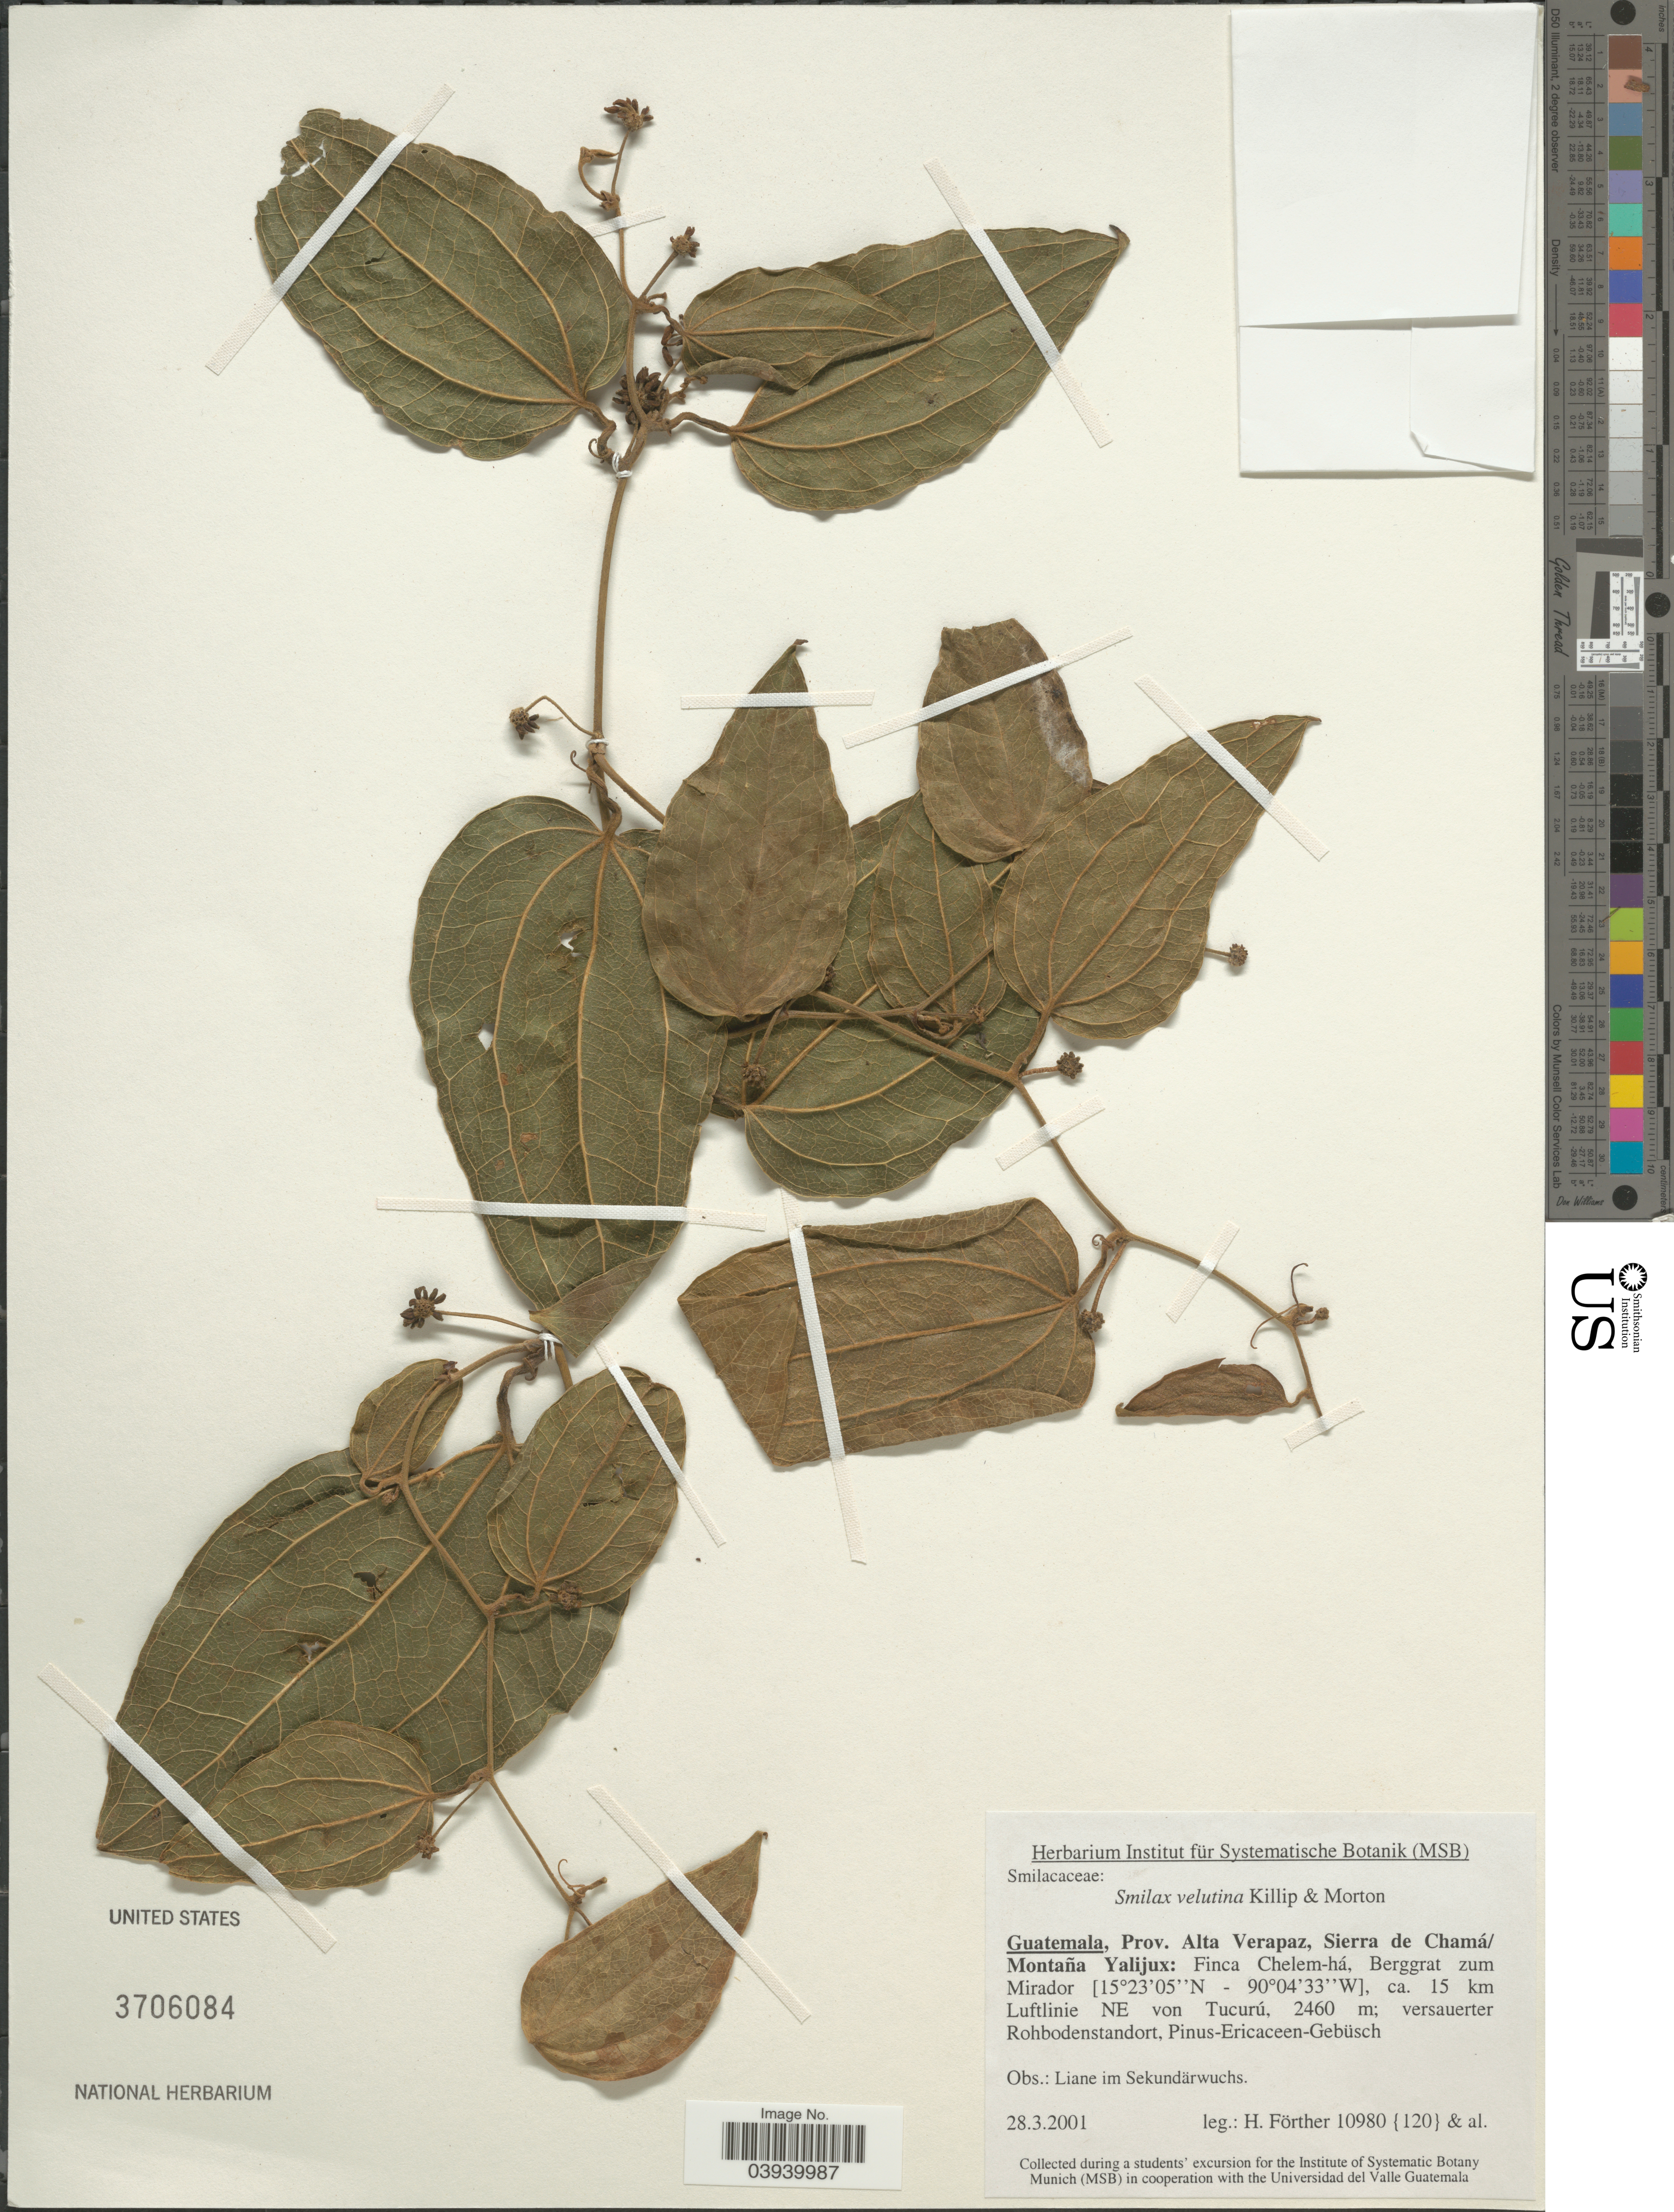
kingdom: Plantae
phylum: Tracheophyta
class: Liliopsida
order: Liliales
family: Smilacaceae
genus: Smilax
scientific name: Smilax velutina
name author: Killip & C.V. Morton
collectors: H. Förther & et al.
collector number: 10980/120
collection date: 2001-03-28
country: Guatemala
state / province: Alta Verapaz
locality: Sierra de Chamá/Montaña Yalijux: Finca Chelem-há, Berggrat zum Mirador, ca. 15 km Luftlinie NE von Tucurú; versauerter Rohbodenstandort.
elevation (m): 2460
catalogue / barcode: US 3706084